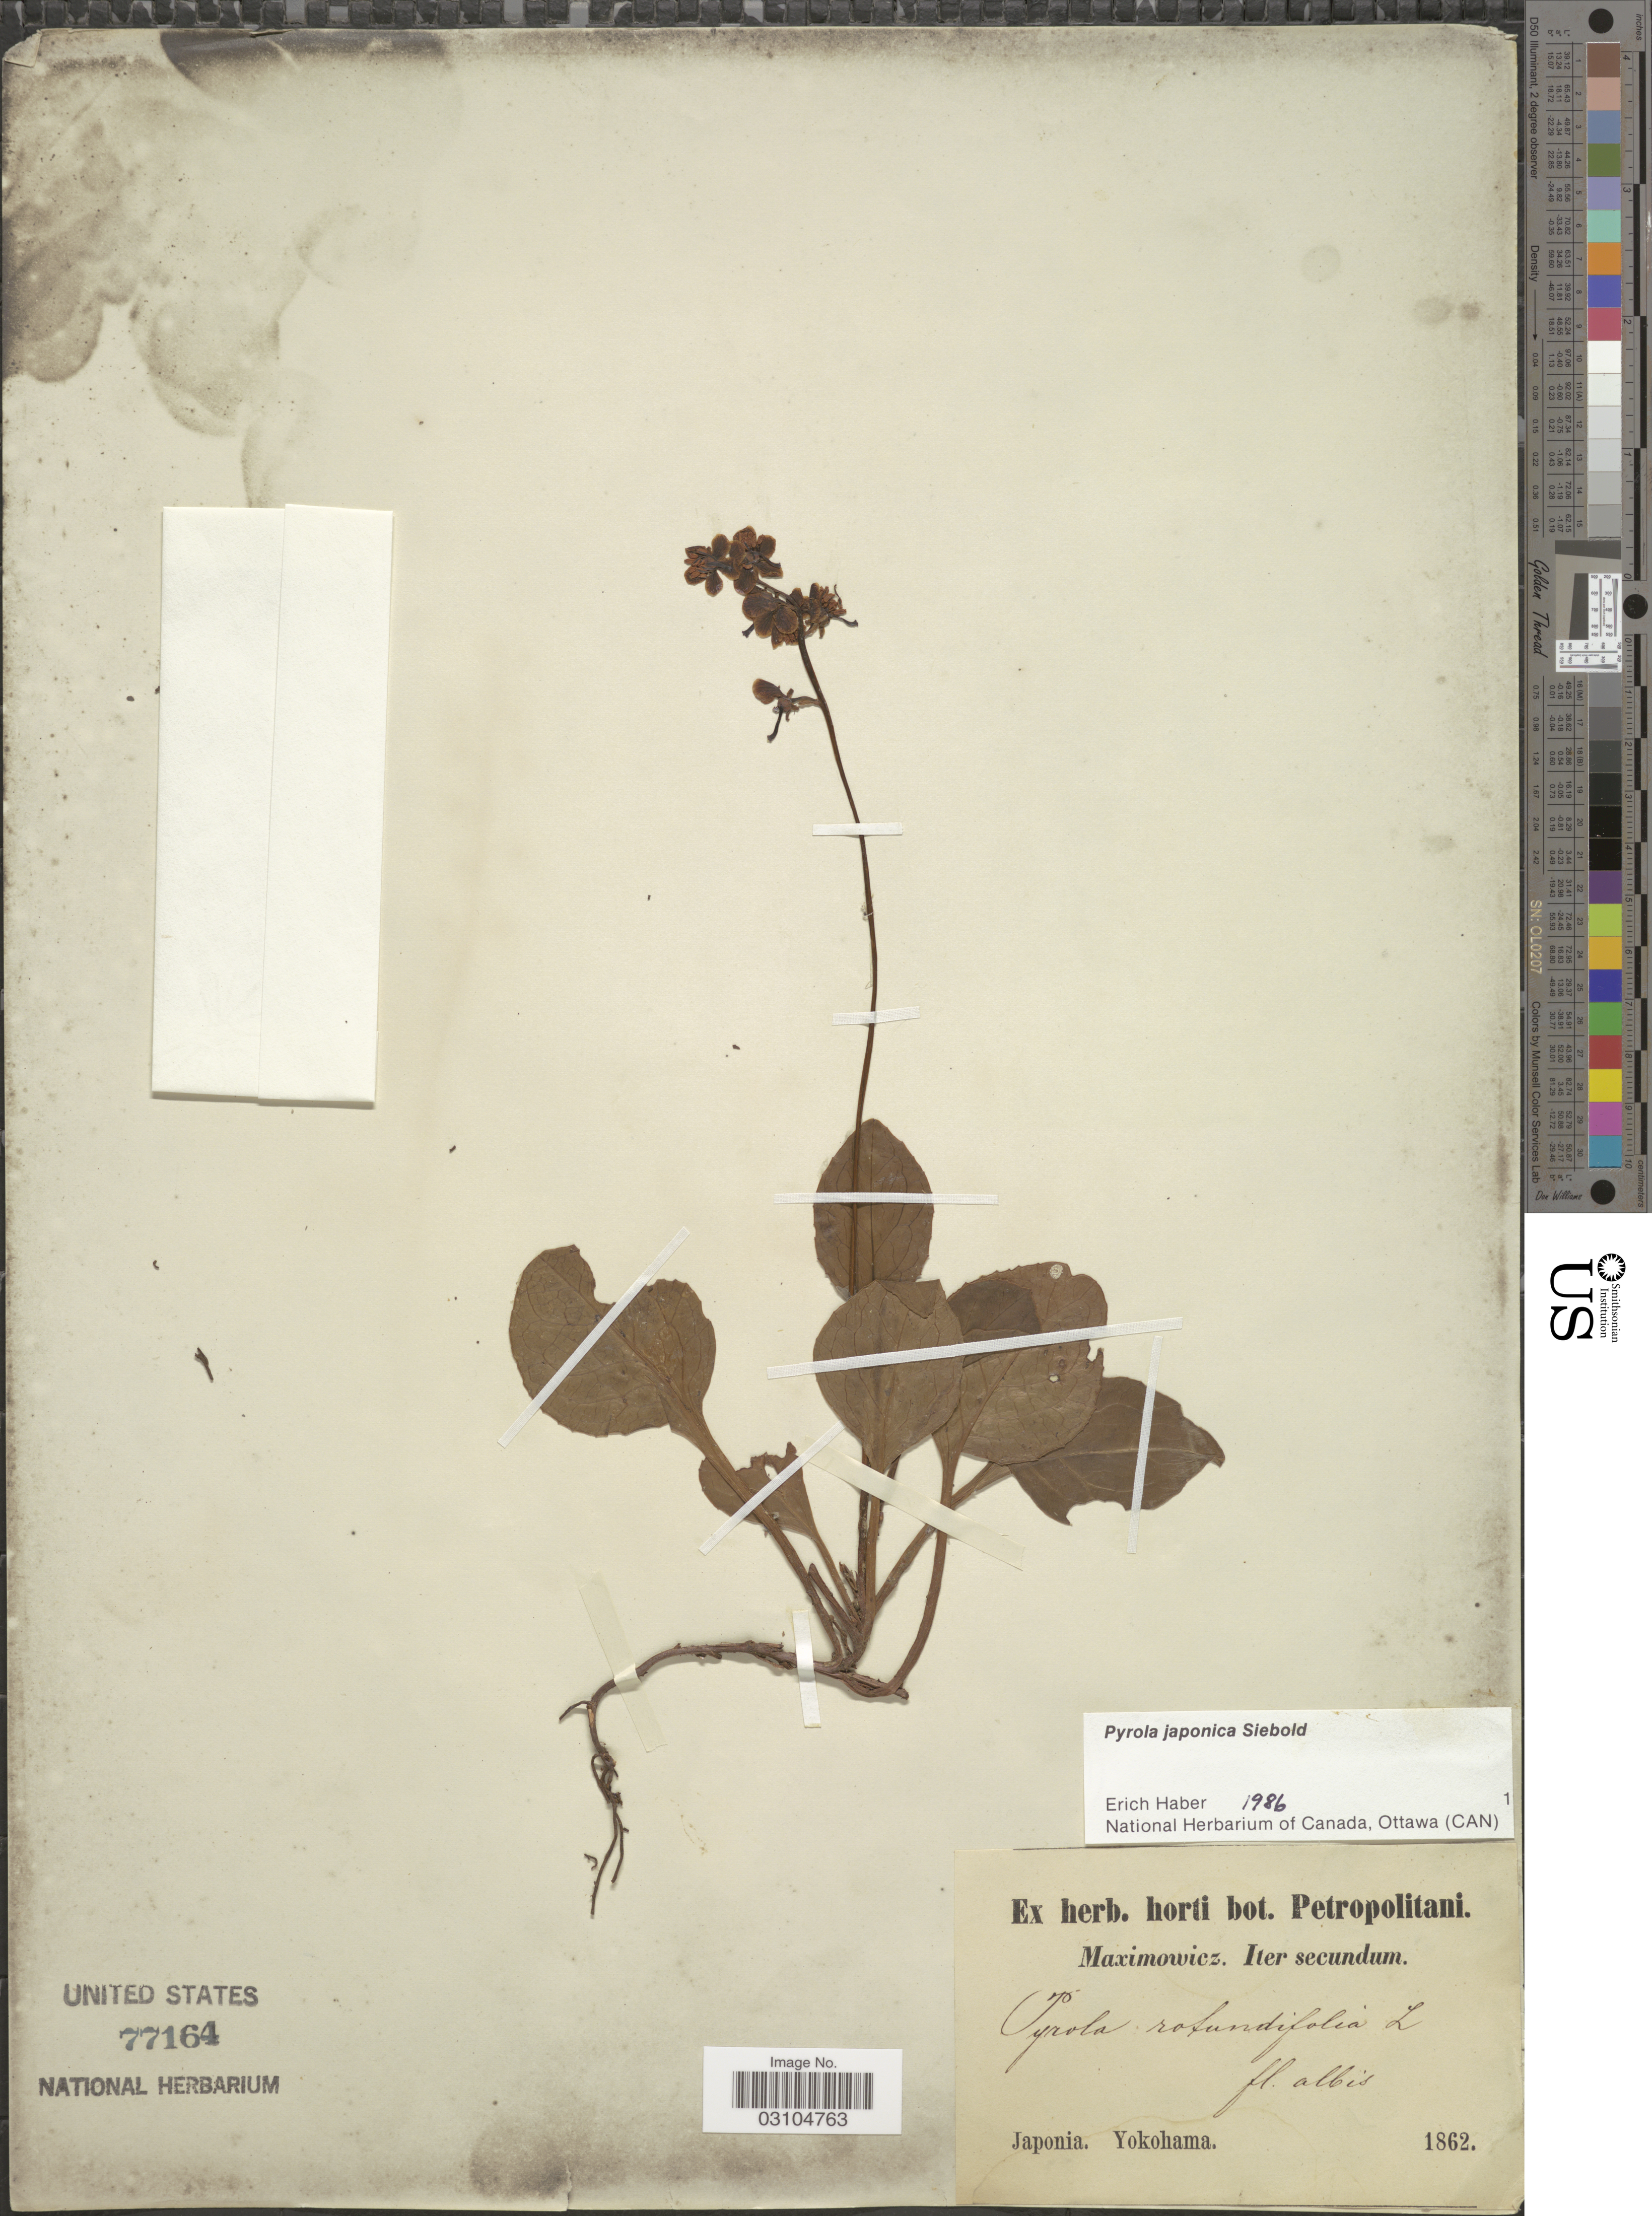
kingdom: Plantae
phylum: Tracheophyta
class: Magnoliopsida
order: Ericales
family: Ericaceae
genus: Pyrola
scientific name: Pyrola japonica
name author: Klenze ex Alef.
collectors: -. Maximowicz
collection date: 1862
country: Japan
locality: Japnia. Yokohama.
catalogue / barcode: US 77164